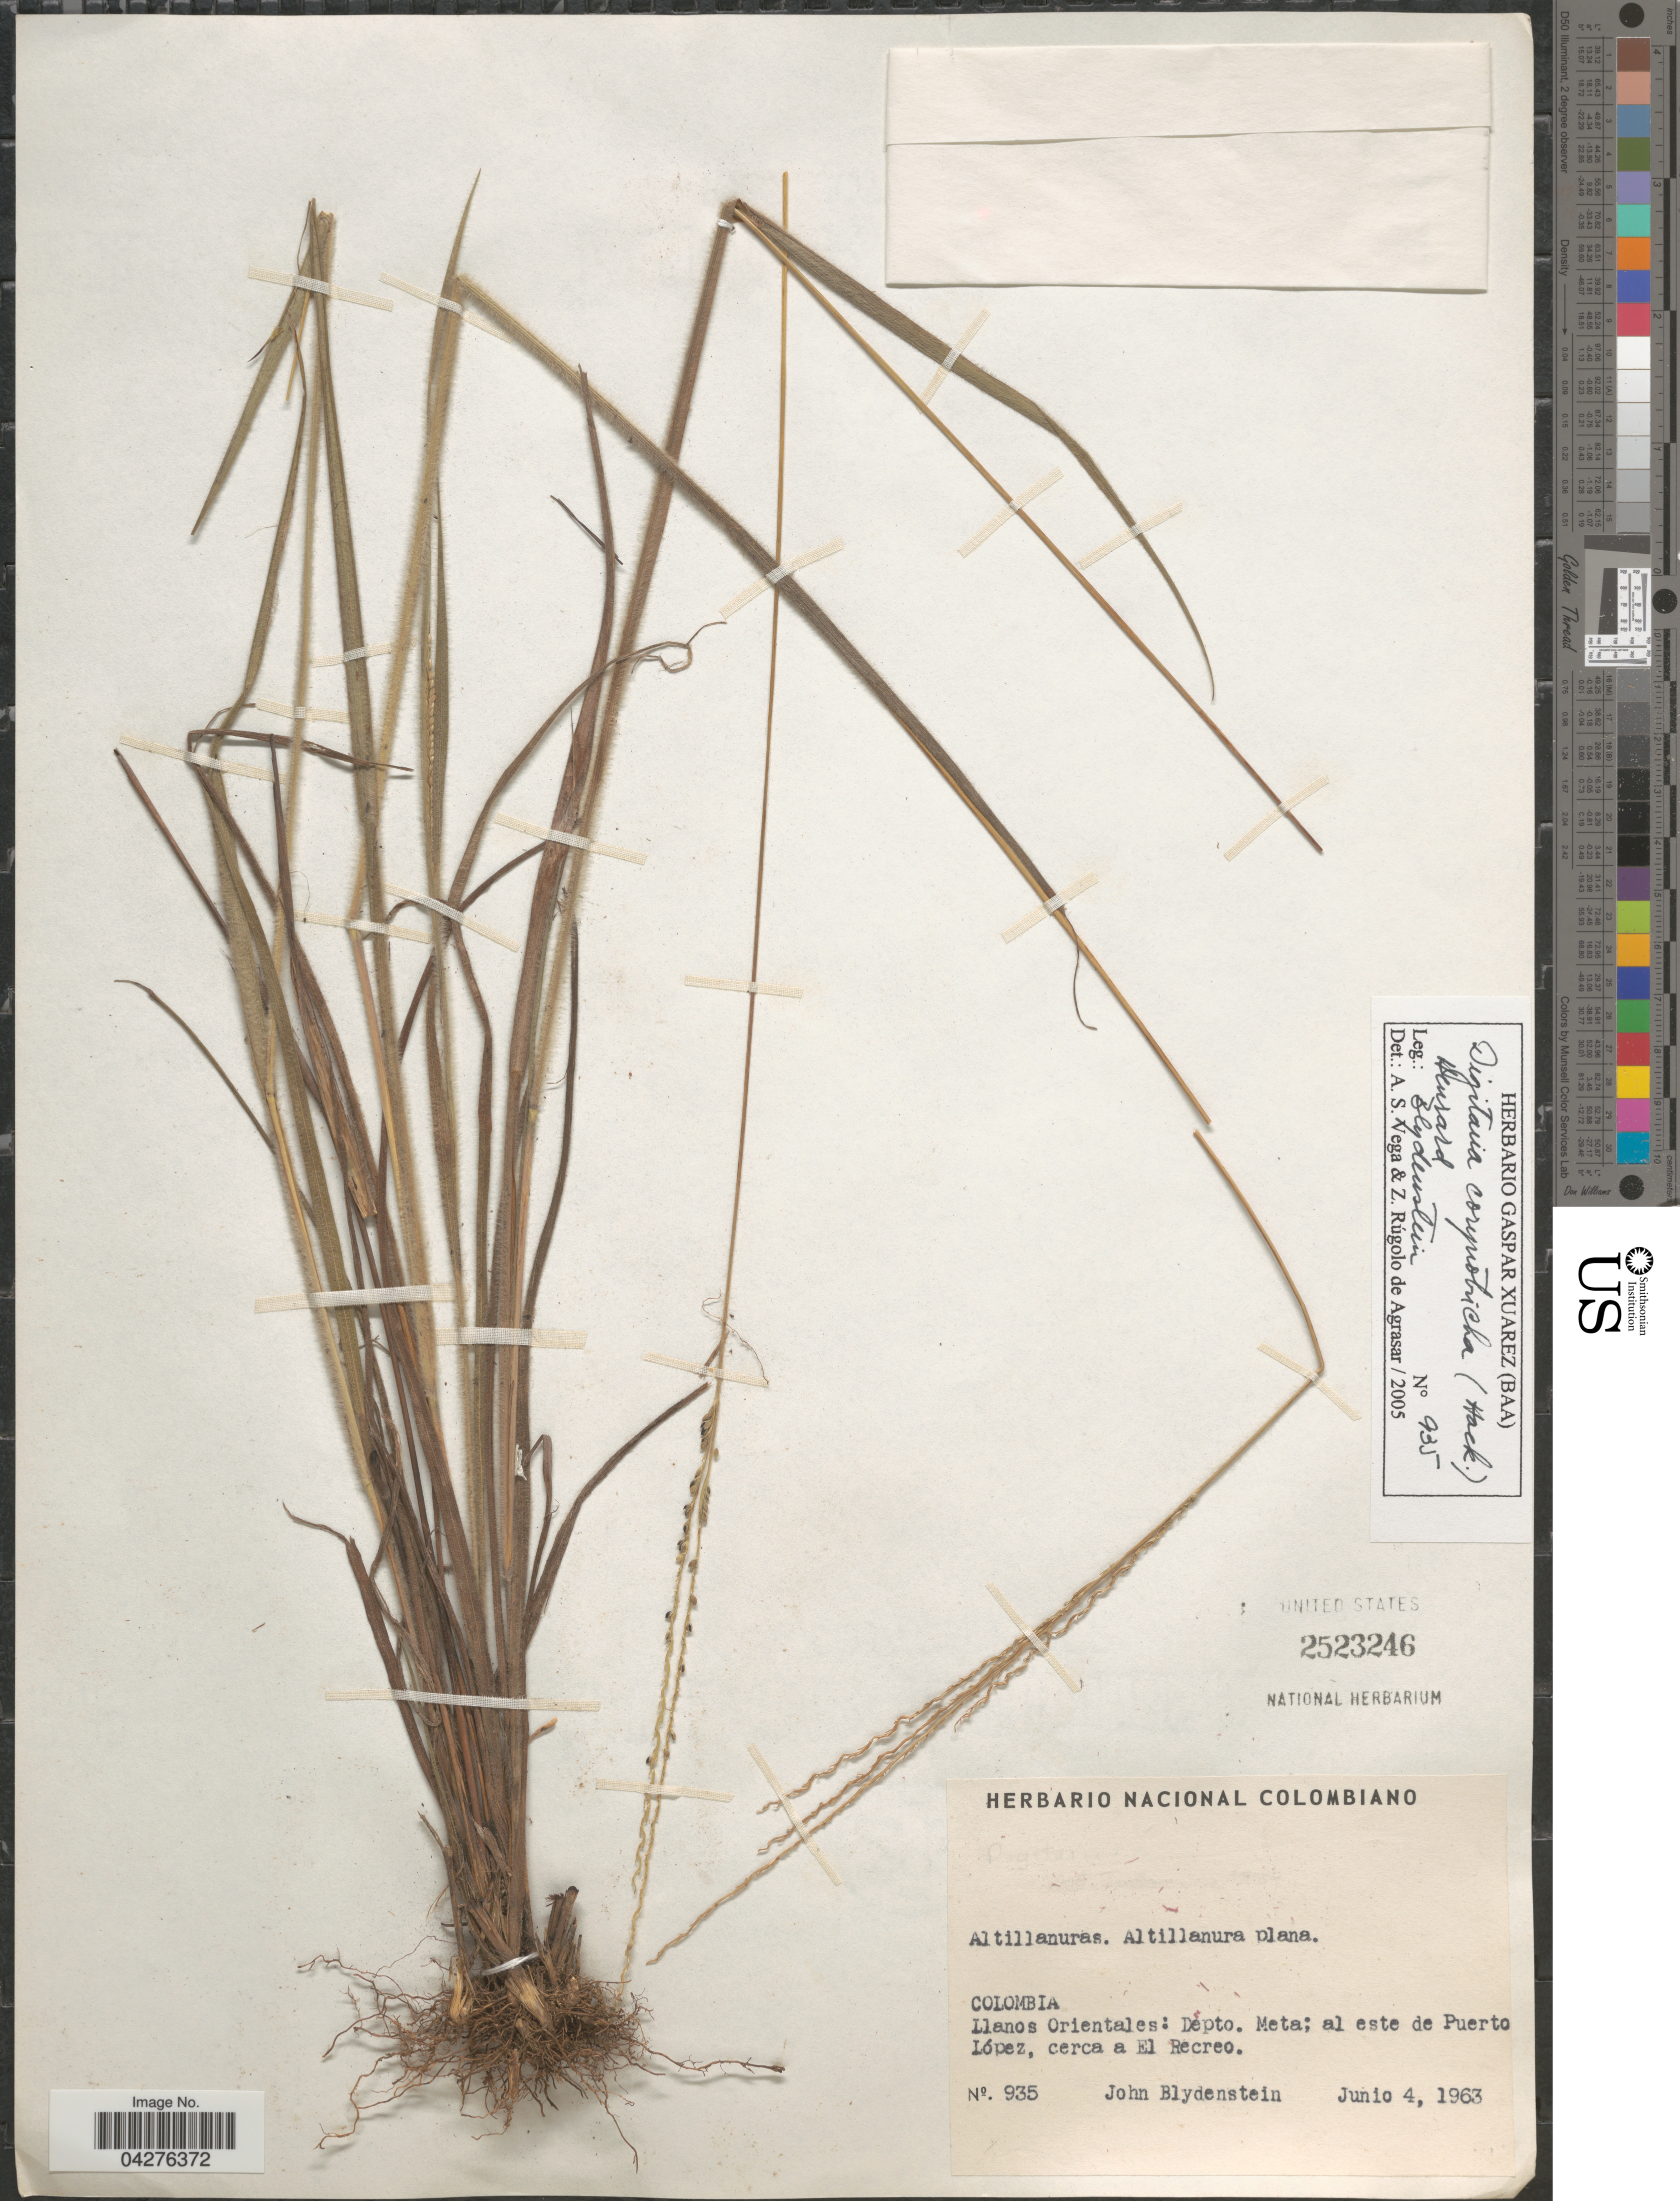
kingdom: Plantae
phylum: Tracheophyta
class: Liliopsida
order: Poales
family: Poaceae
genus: Digitaria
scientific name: Digitaria corynotricha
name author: (Hack.) Henr.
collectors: J. Blydenstein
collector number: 935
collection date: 1963-06-04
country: Colombia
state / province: Meta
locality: Llanos Orientales: Depto. Meta; al este de Puerto López, cerca a El Recreo.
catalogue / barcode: US 2523246